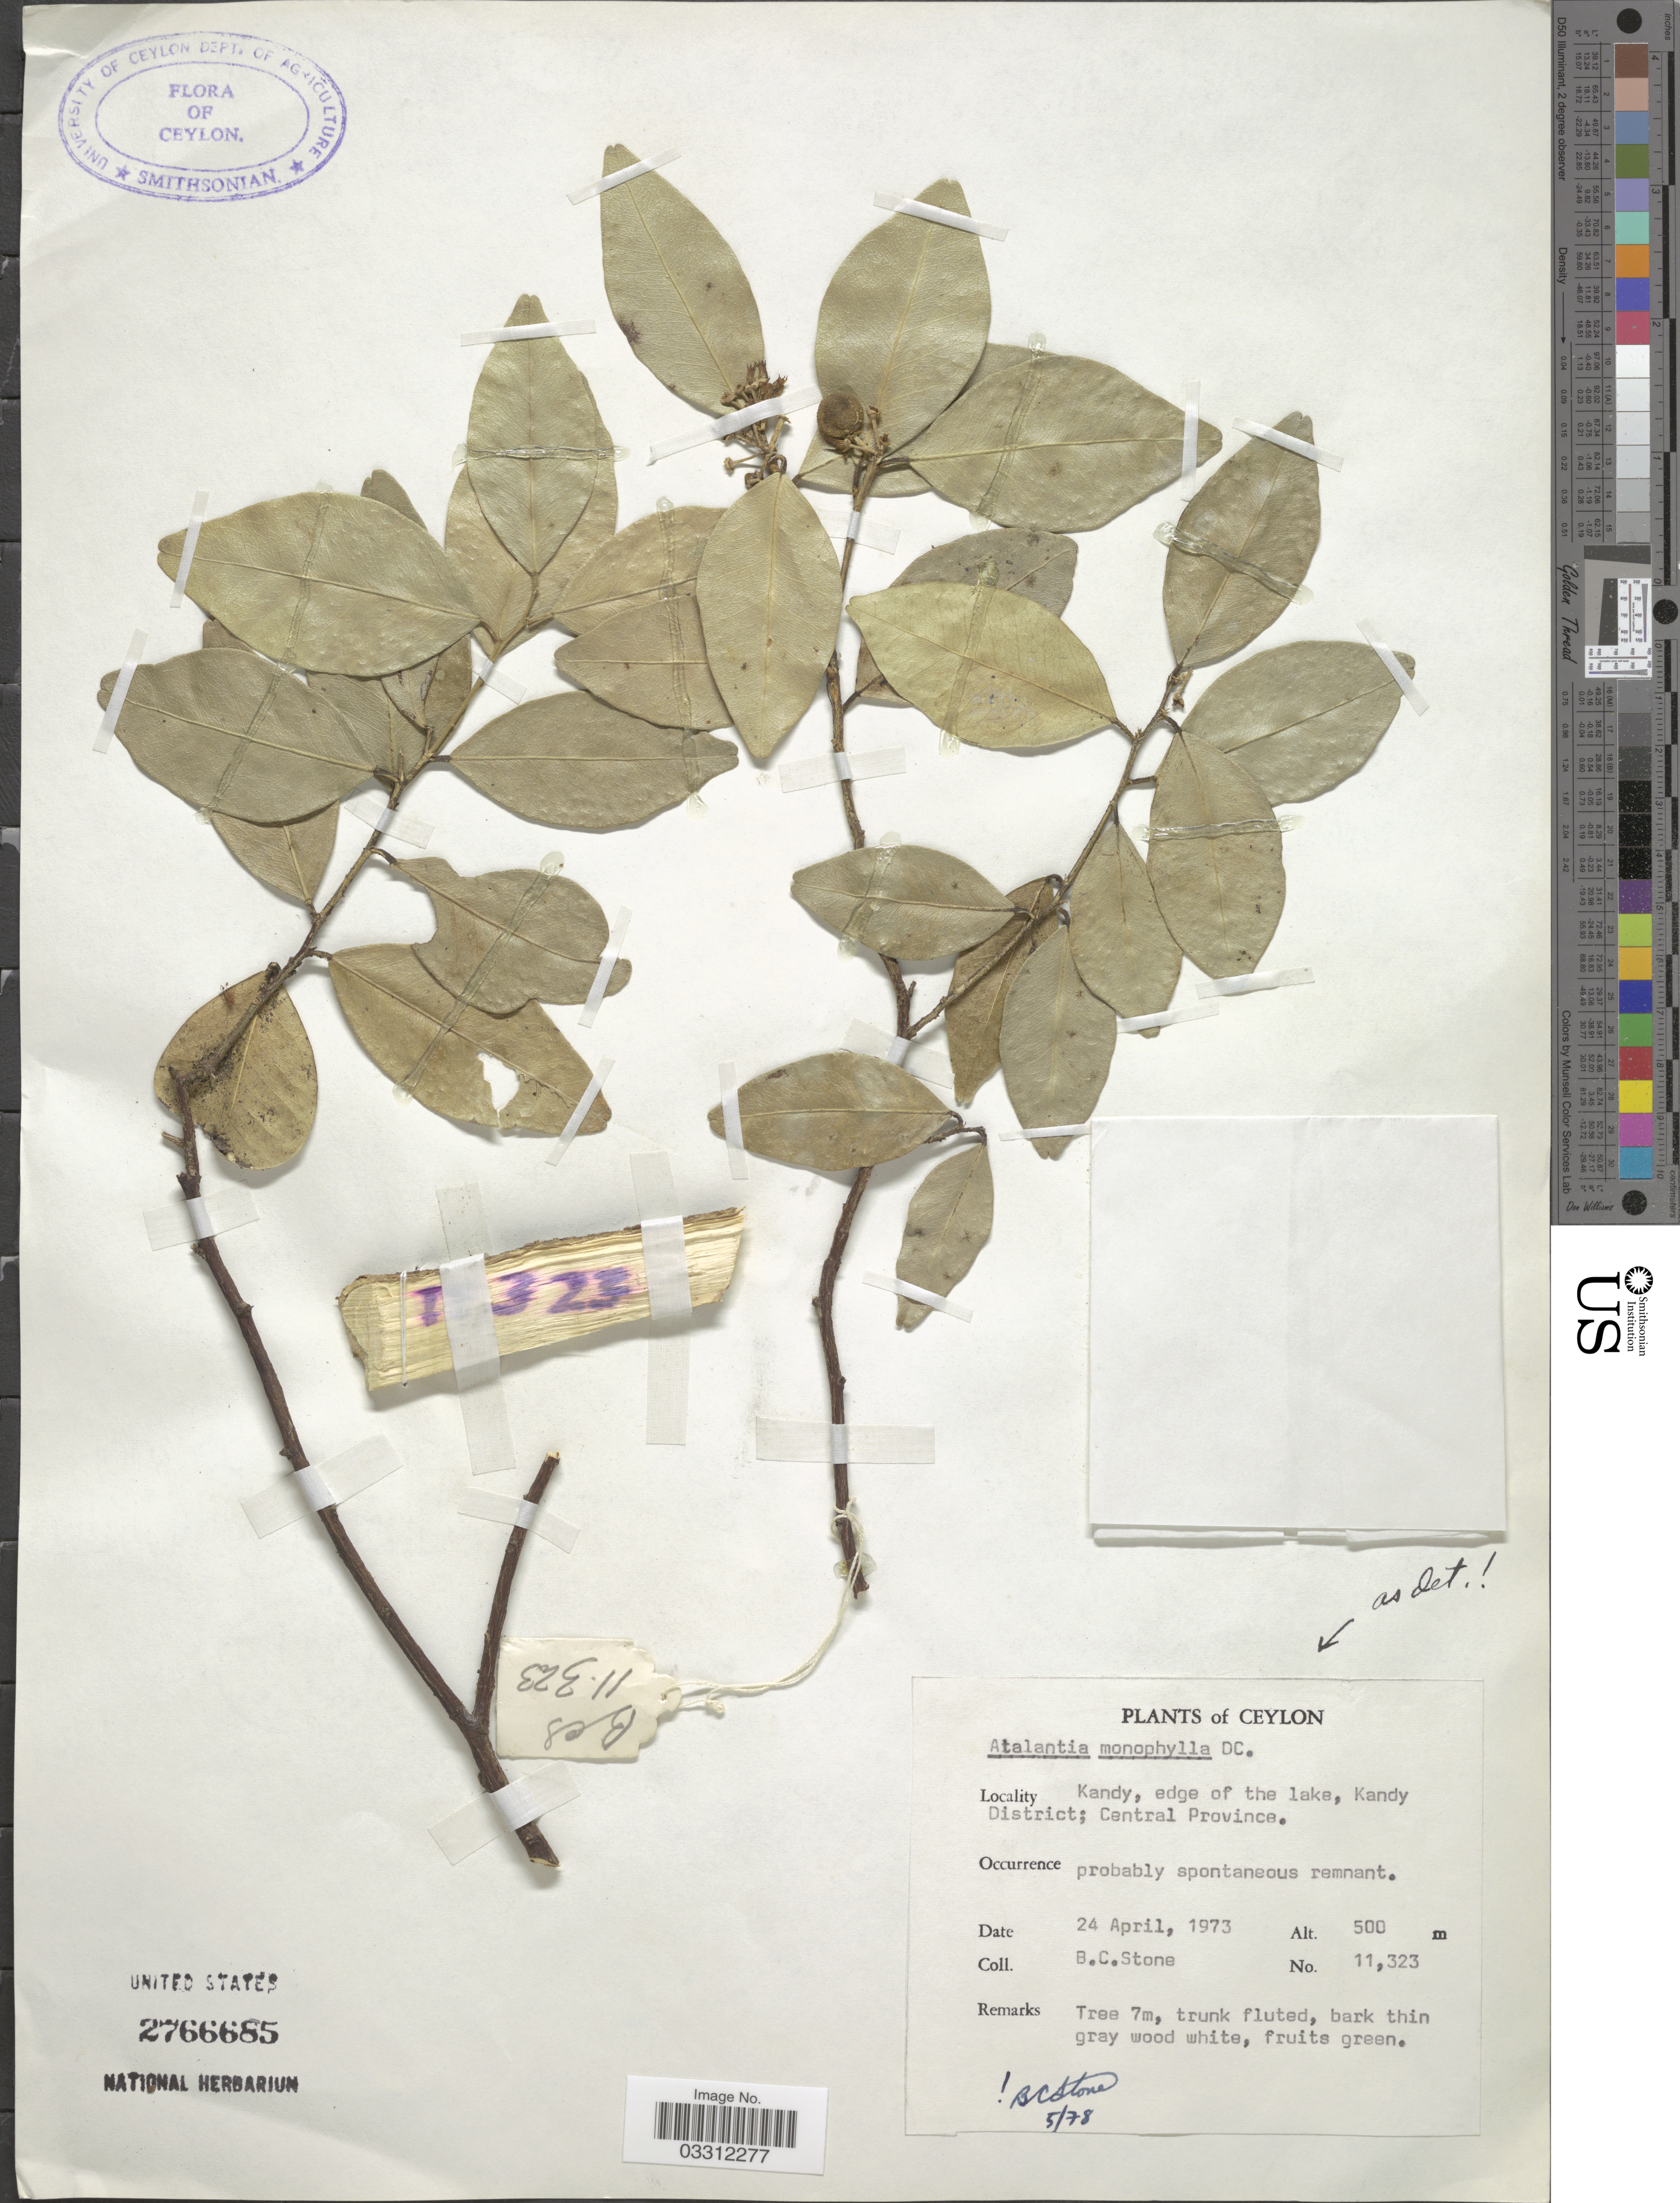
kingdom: Plantae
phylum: Tracheophyta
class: Magnoliopsida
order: Sapindales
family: Rutaceae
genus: Atalantia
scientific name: Atalantia monophylla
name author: (L.) DC.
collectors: B. C. Stone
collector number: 11323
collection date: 1973-04-24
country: Sri Lanka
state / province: Central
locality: Ceylon, Kandy, edge of the lake, Kandy District.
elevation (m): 500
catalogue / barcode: US 2766685